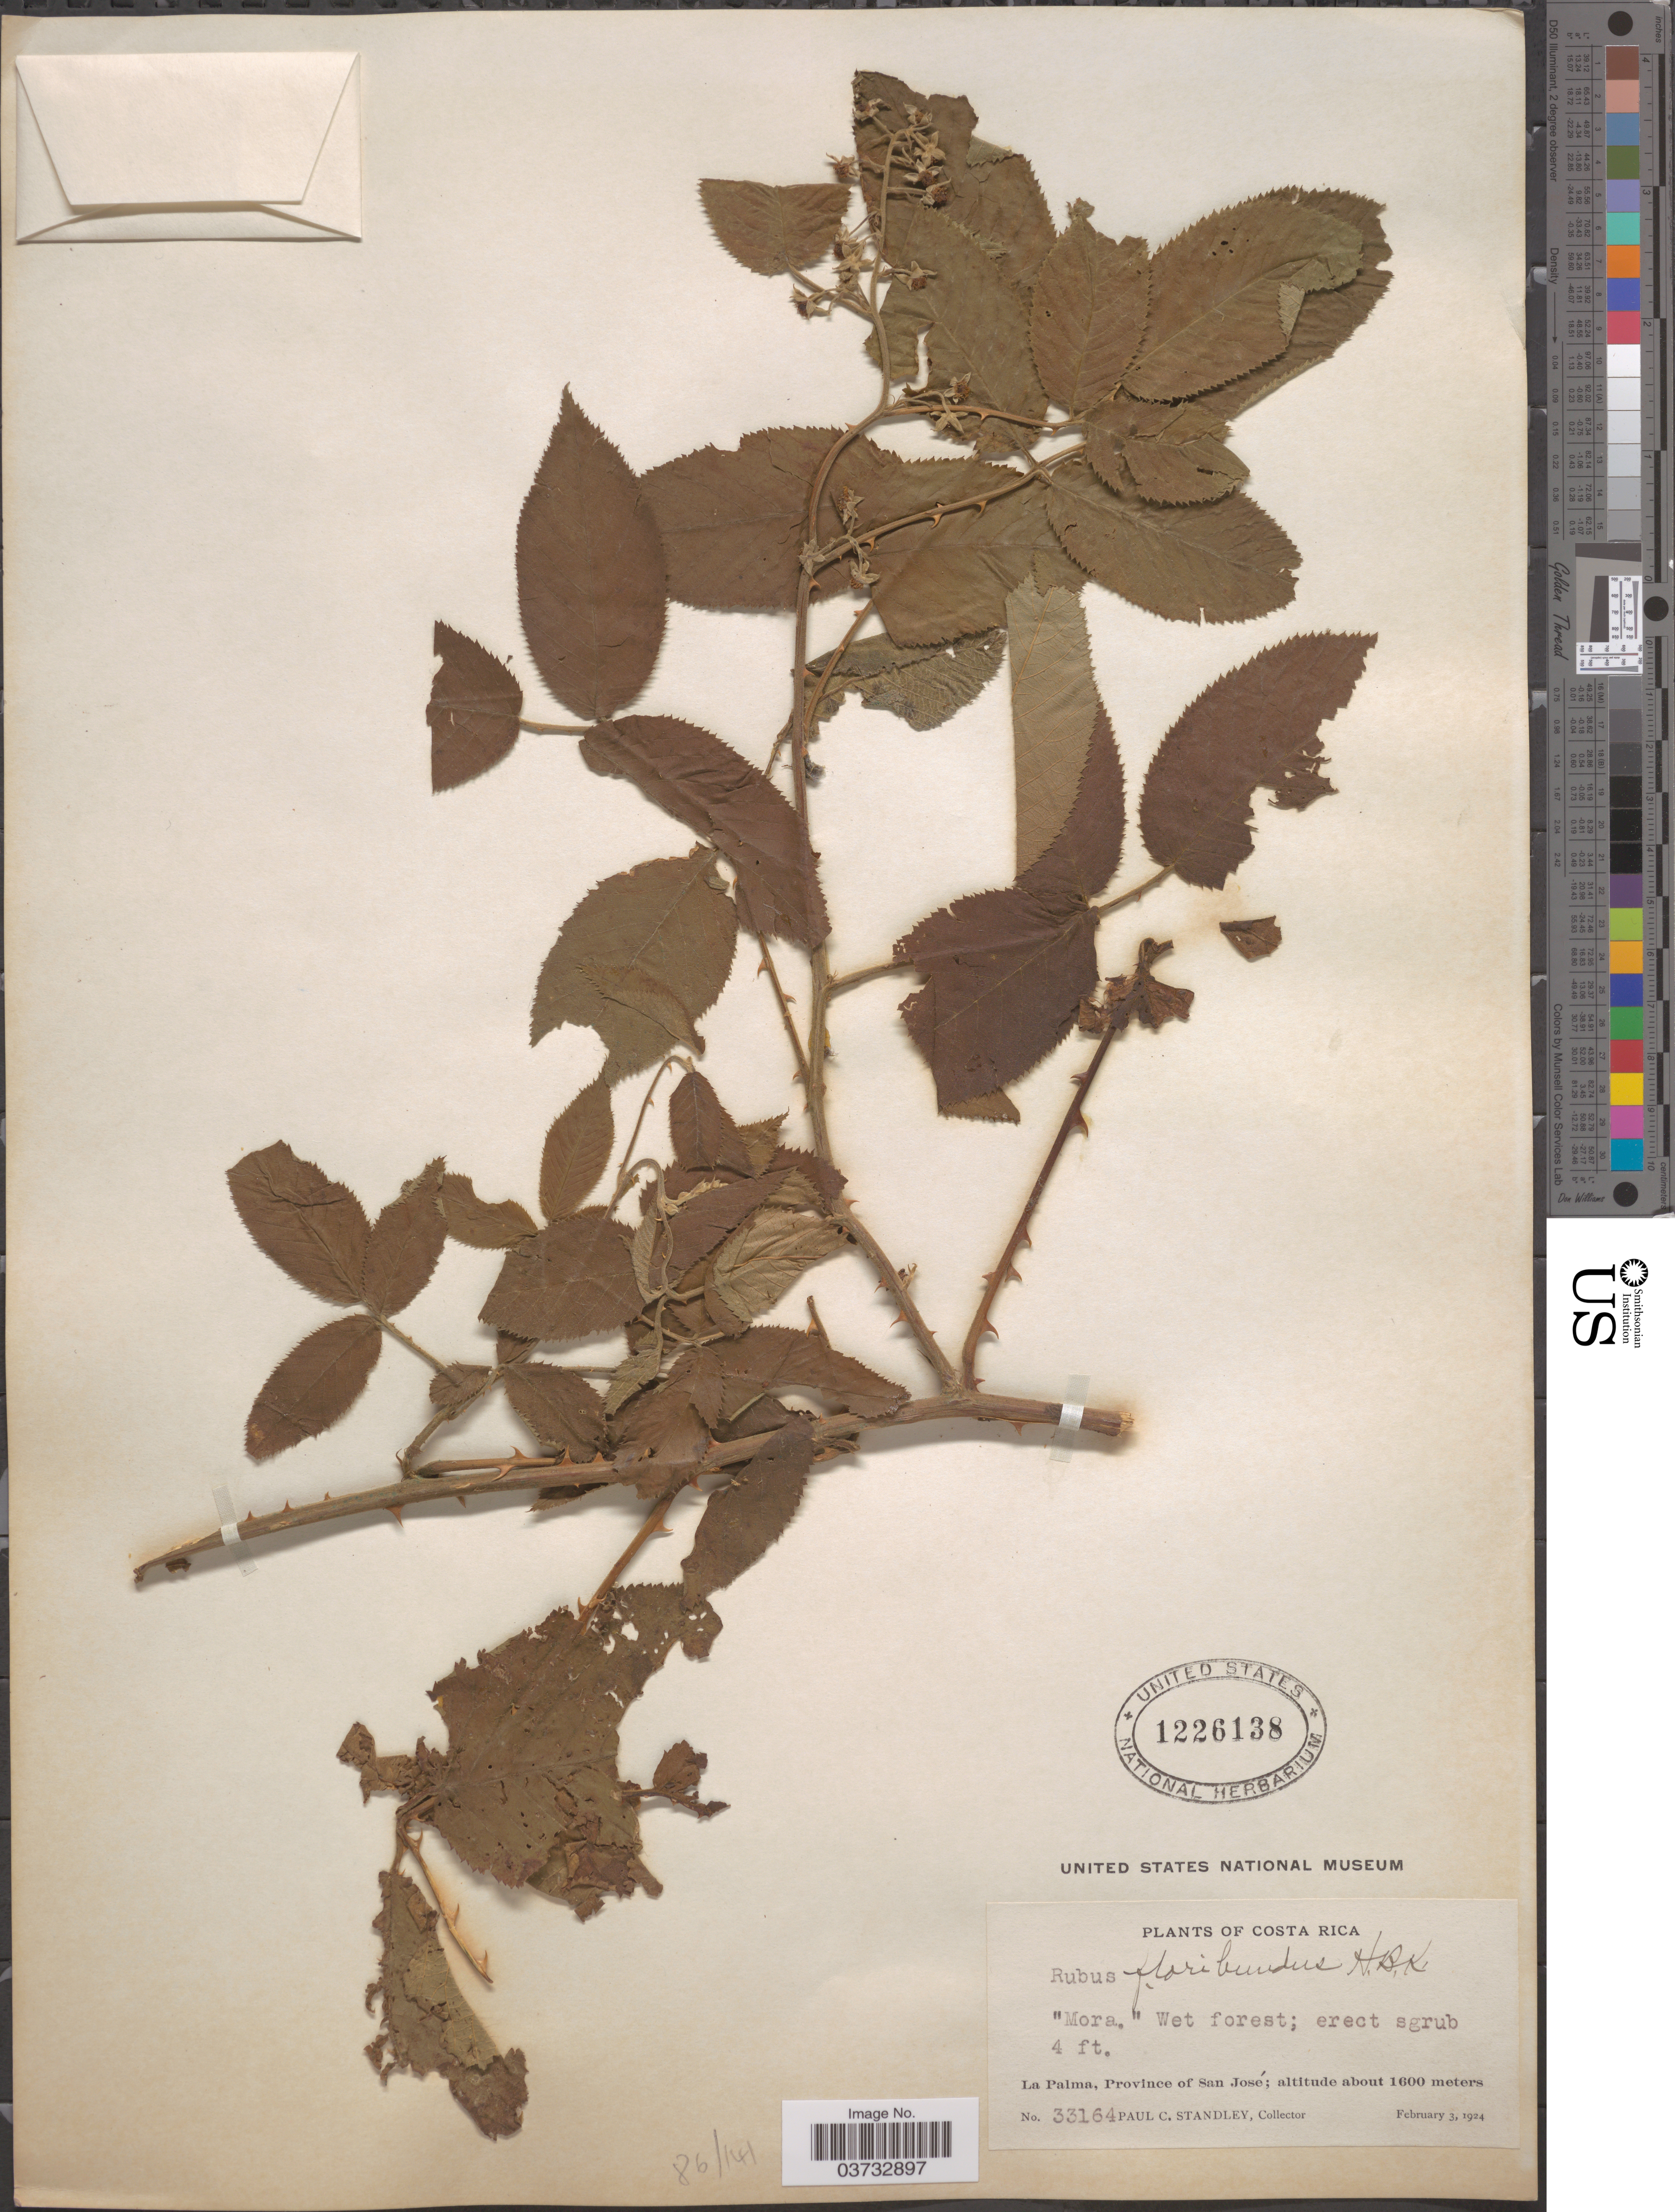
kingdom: Plantae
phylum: Tracheophyta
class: Magnoliopsida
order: Rosales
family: Rosaceae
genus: Rubus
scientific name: Rubus floribundus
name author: Kunth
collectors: P. C. Standley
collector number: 33164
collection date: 1924-02-03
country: Costa Rica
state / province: San José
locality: La Palma.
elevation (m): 1600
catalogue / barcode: US 1226138